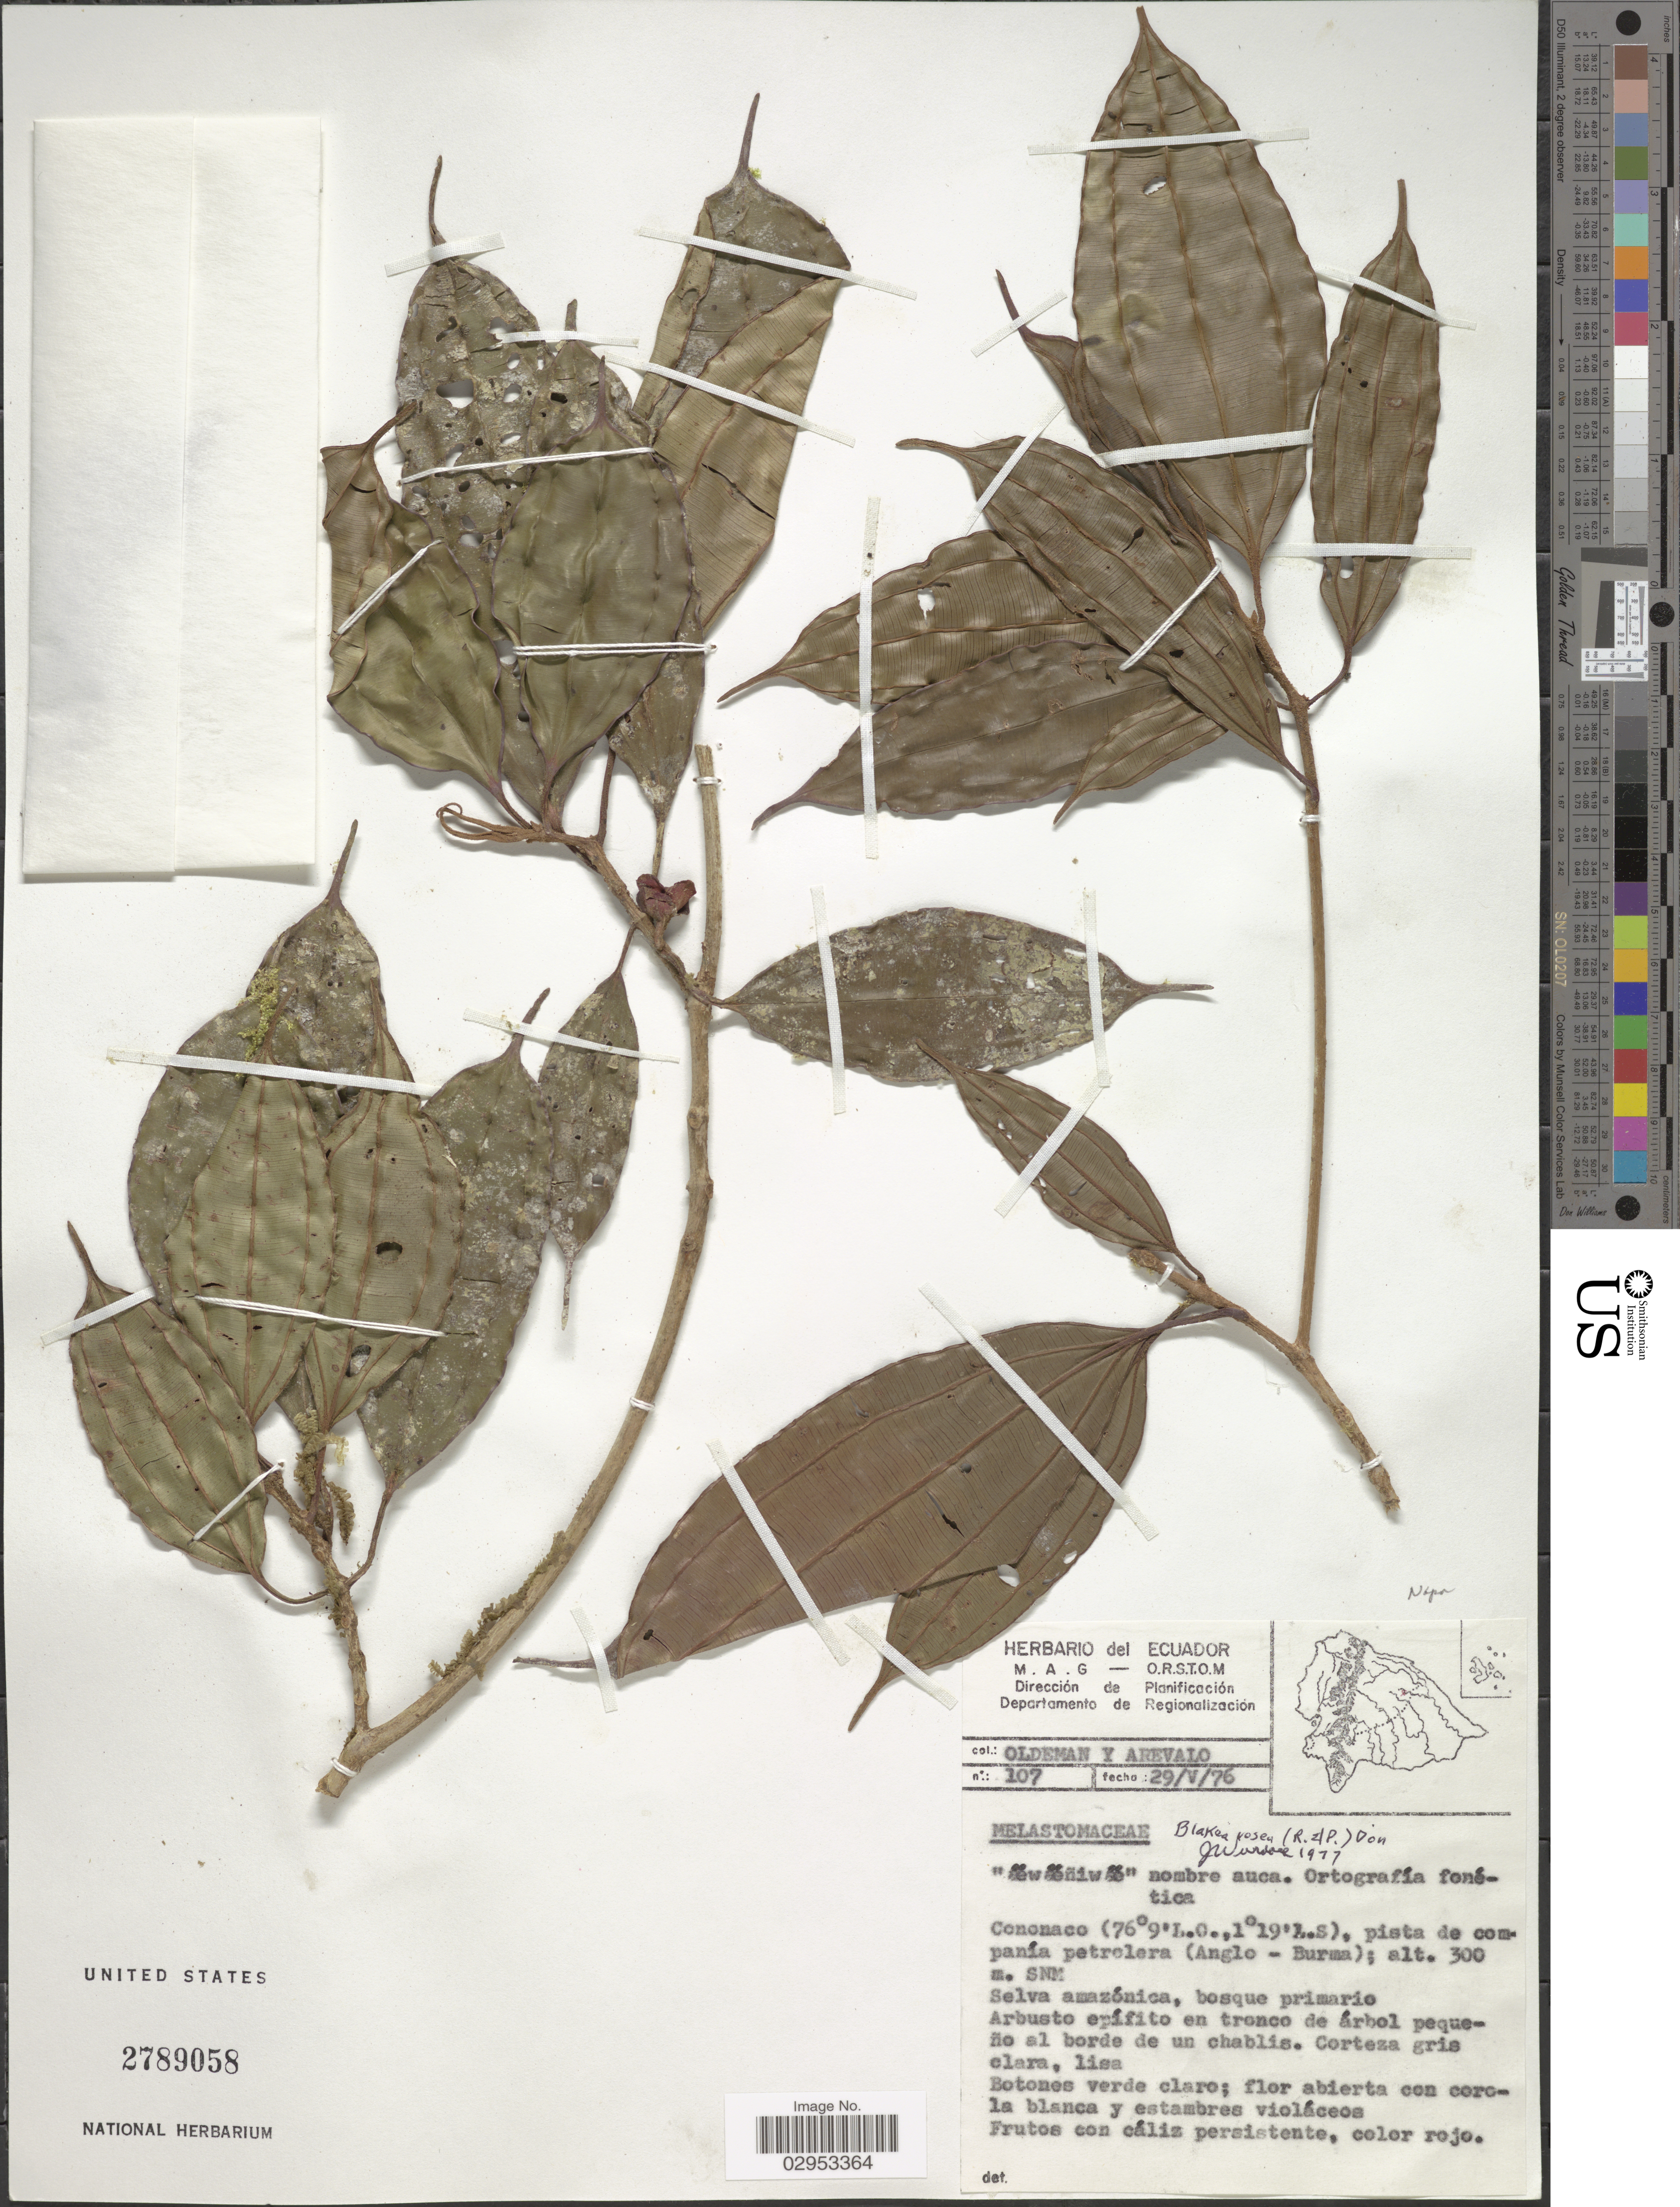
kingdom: Plantae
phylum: Tracheophyta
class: Magnoliopsida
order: Myrtales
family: Melastomataceae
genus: Blakea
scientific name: Blakea rosea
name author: D. Don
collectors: -- Oldeman & -. Arevalo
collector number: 107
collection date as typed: Transcribed d/m/y: 29/5/76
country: Ecuador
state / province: Pastaza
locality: Cononaco, piste de companía petrolera (Anglo - Burma).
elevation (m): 300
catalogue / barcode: US 2789058